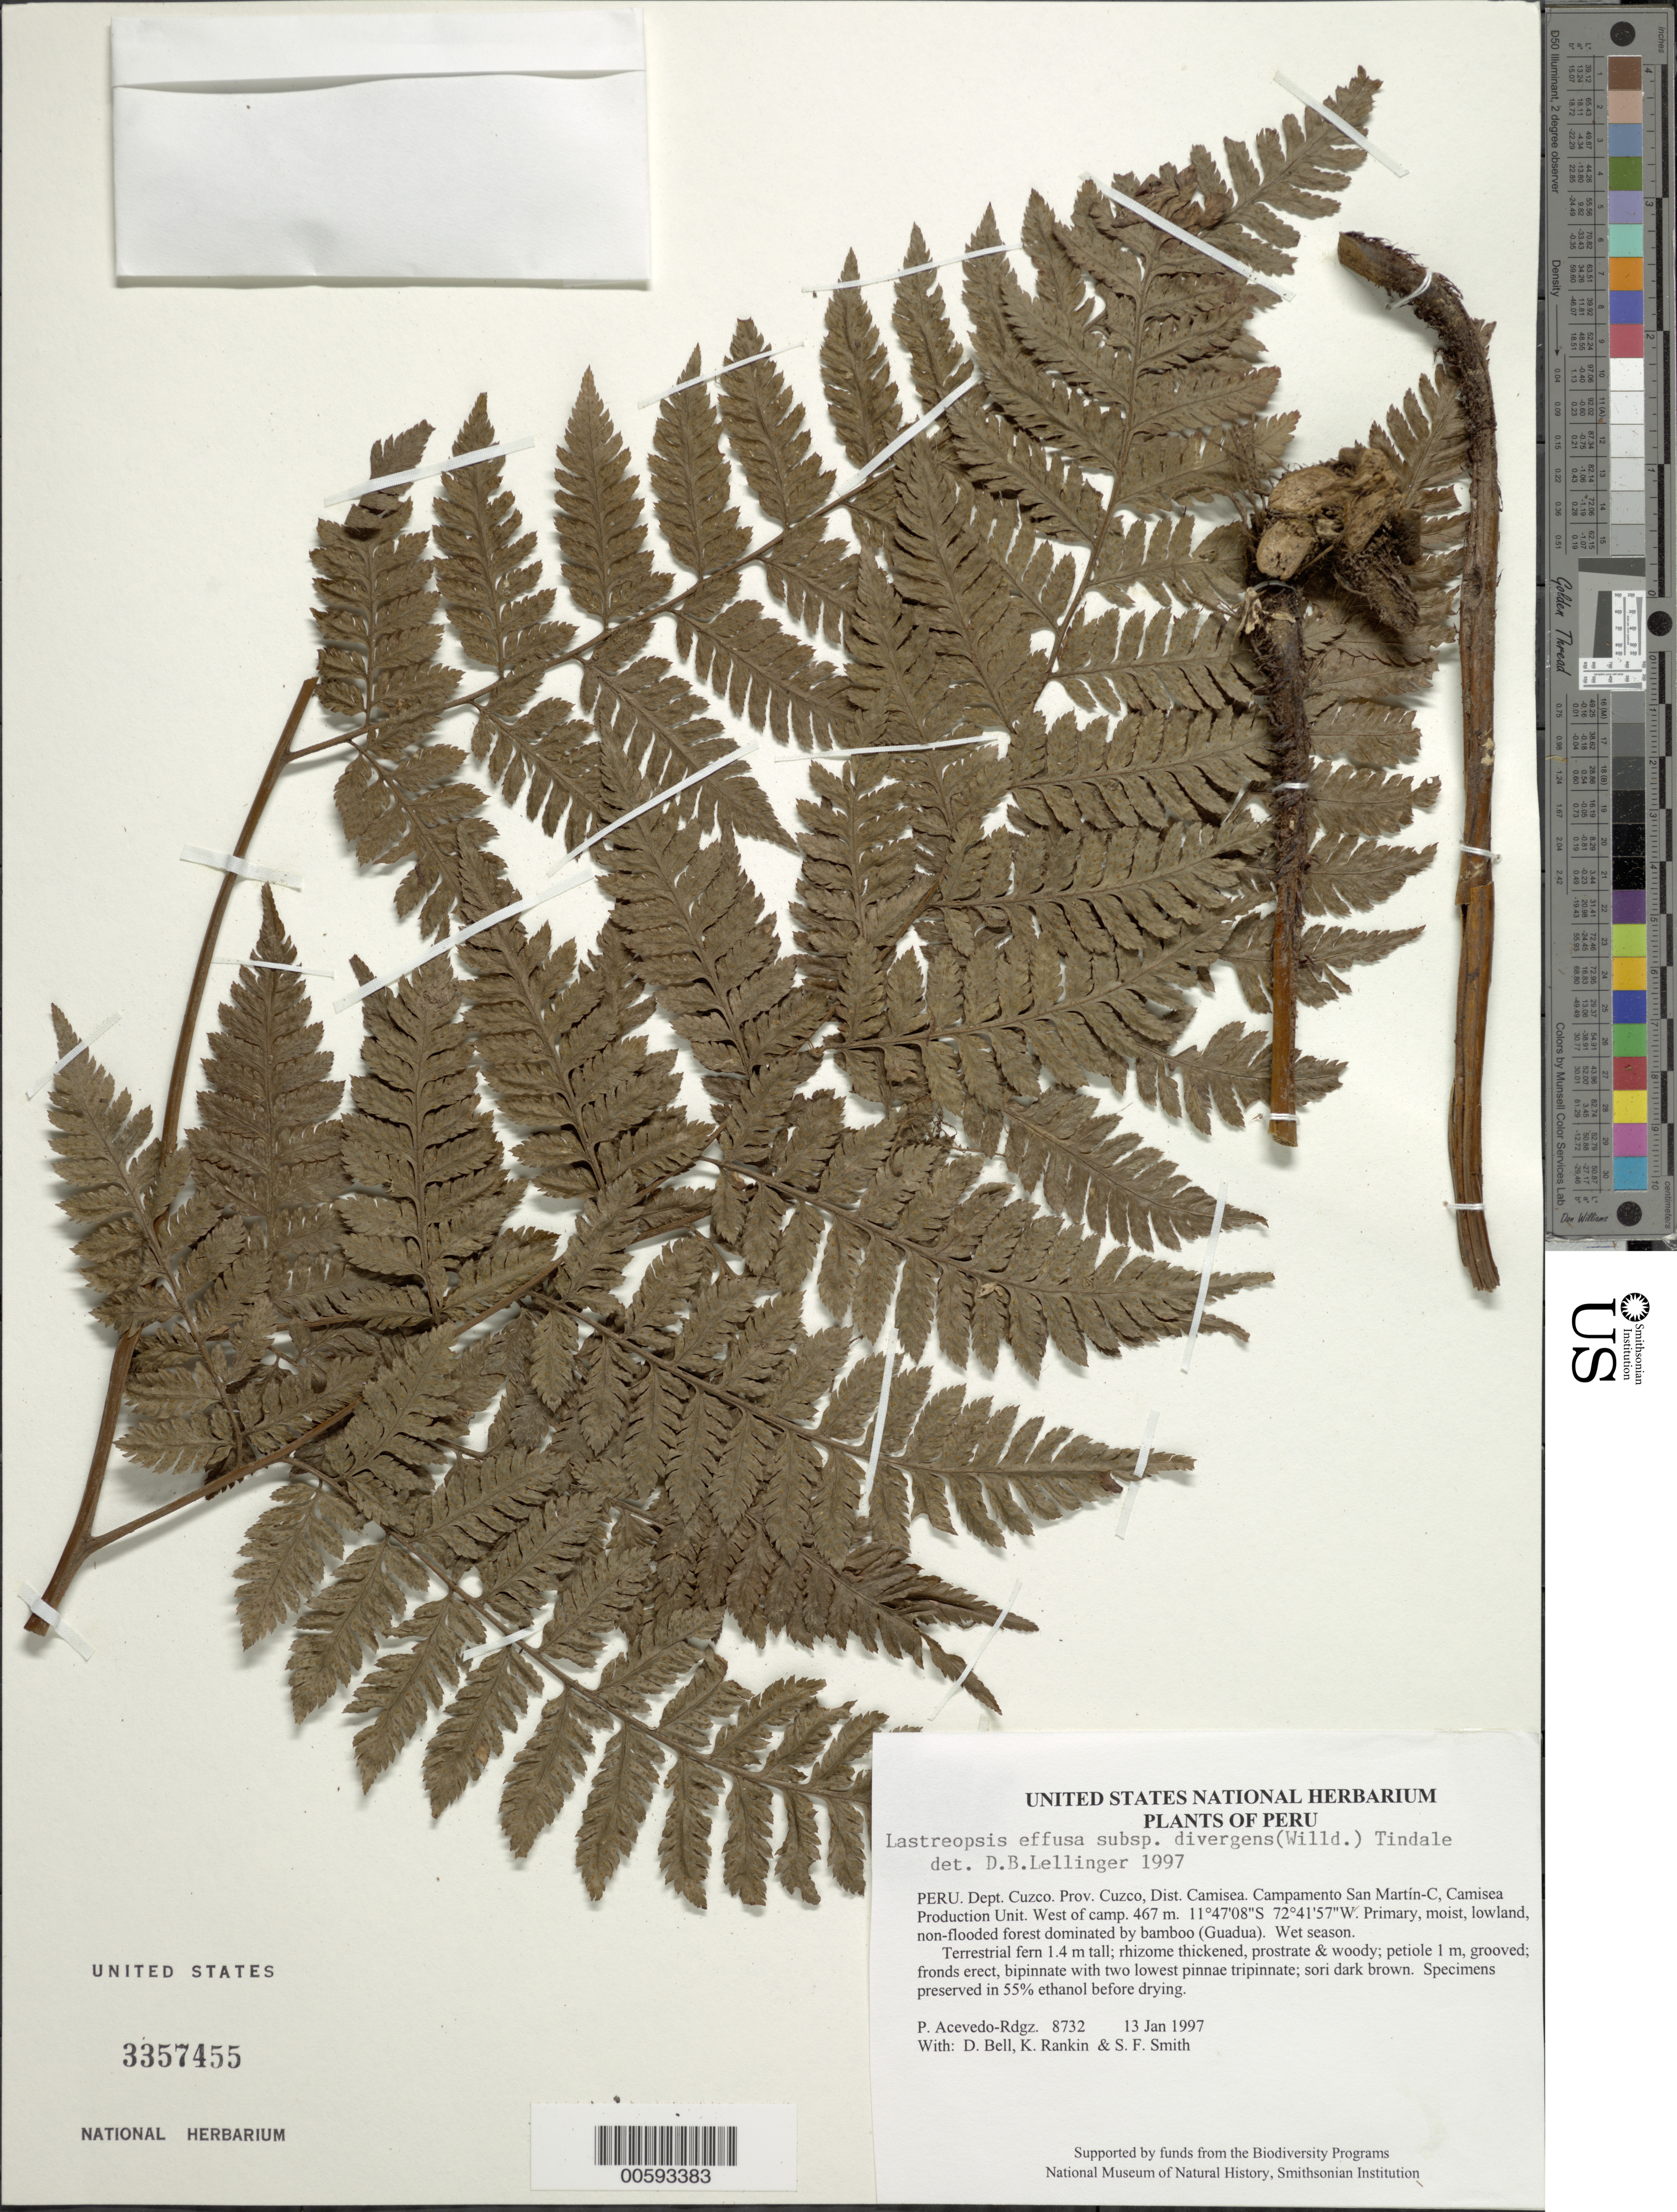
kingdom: Plantae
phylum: Tracheophyta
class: Polypodiopsida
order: Polypodiales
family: Dryopteridaceae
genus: Parapolystichum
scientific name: Parapolystichum effusum var. effusum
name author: (Sw.) Ching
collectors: P. Acevedo-Rodr., D. A. Bell, K. B. Rankin & S.F. Smith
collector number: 8732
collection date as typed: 13 Jan 1997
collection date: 1997-01-13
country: Peru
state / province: Cusco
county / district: Cusco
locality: Districto Camisea, Campamento San Martín-C, Camisea Production Unit. West of camp.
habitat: Primary, moist, lowland, non-flooded forest dominated by bamboo (Guadua). Wet season.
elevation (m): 467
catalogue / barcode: US 3357455